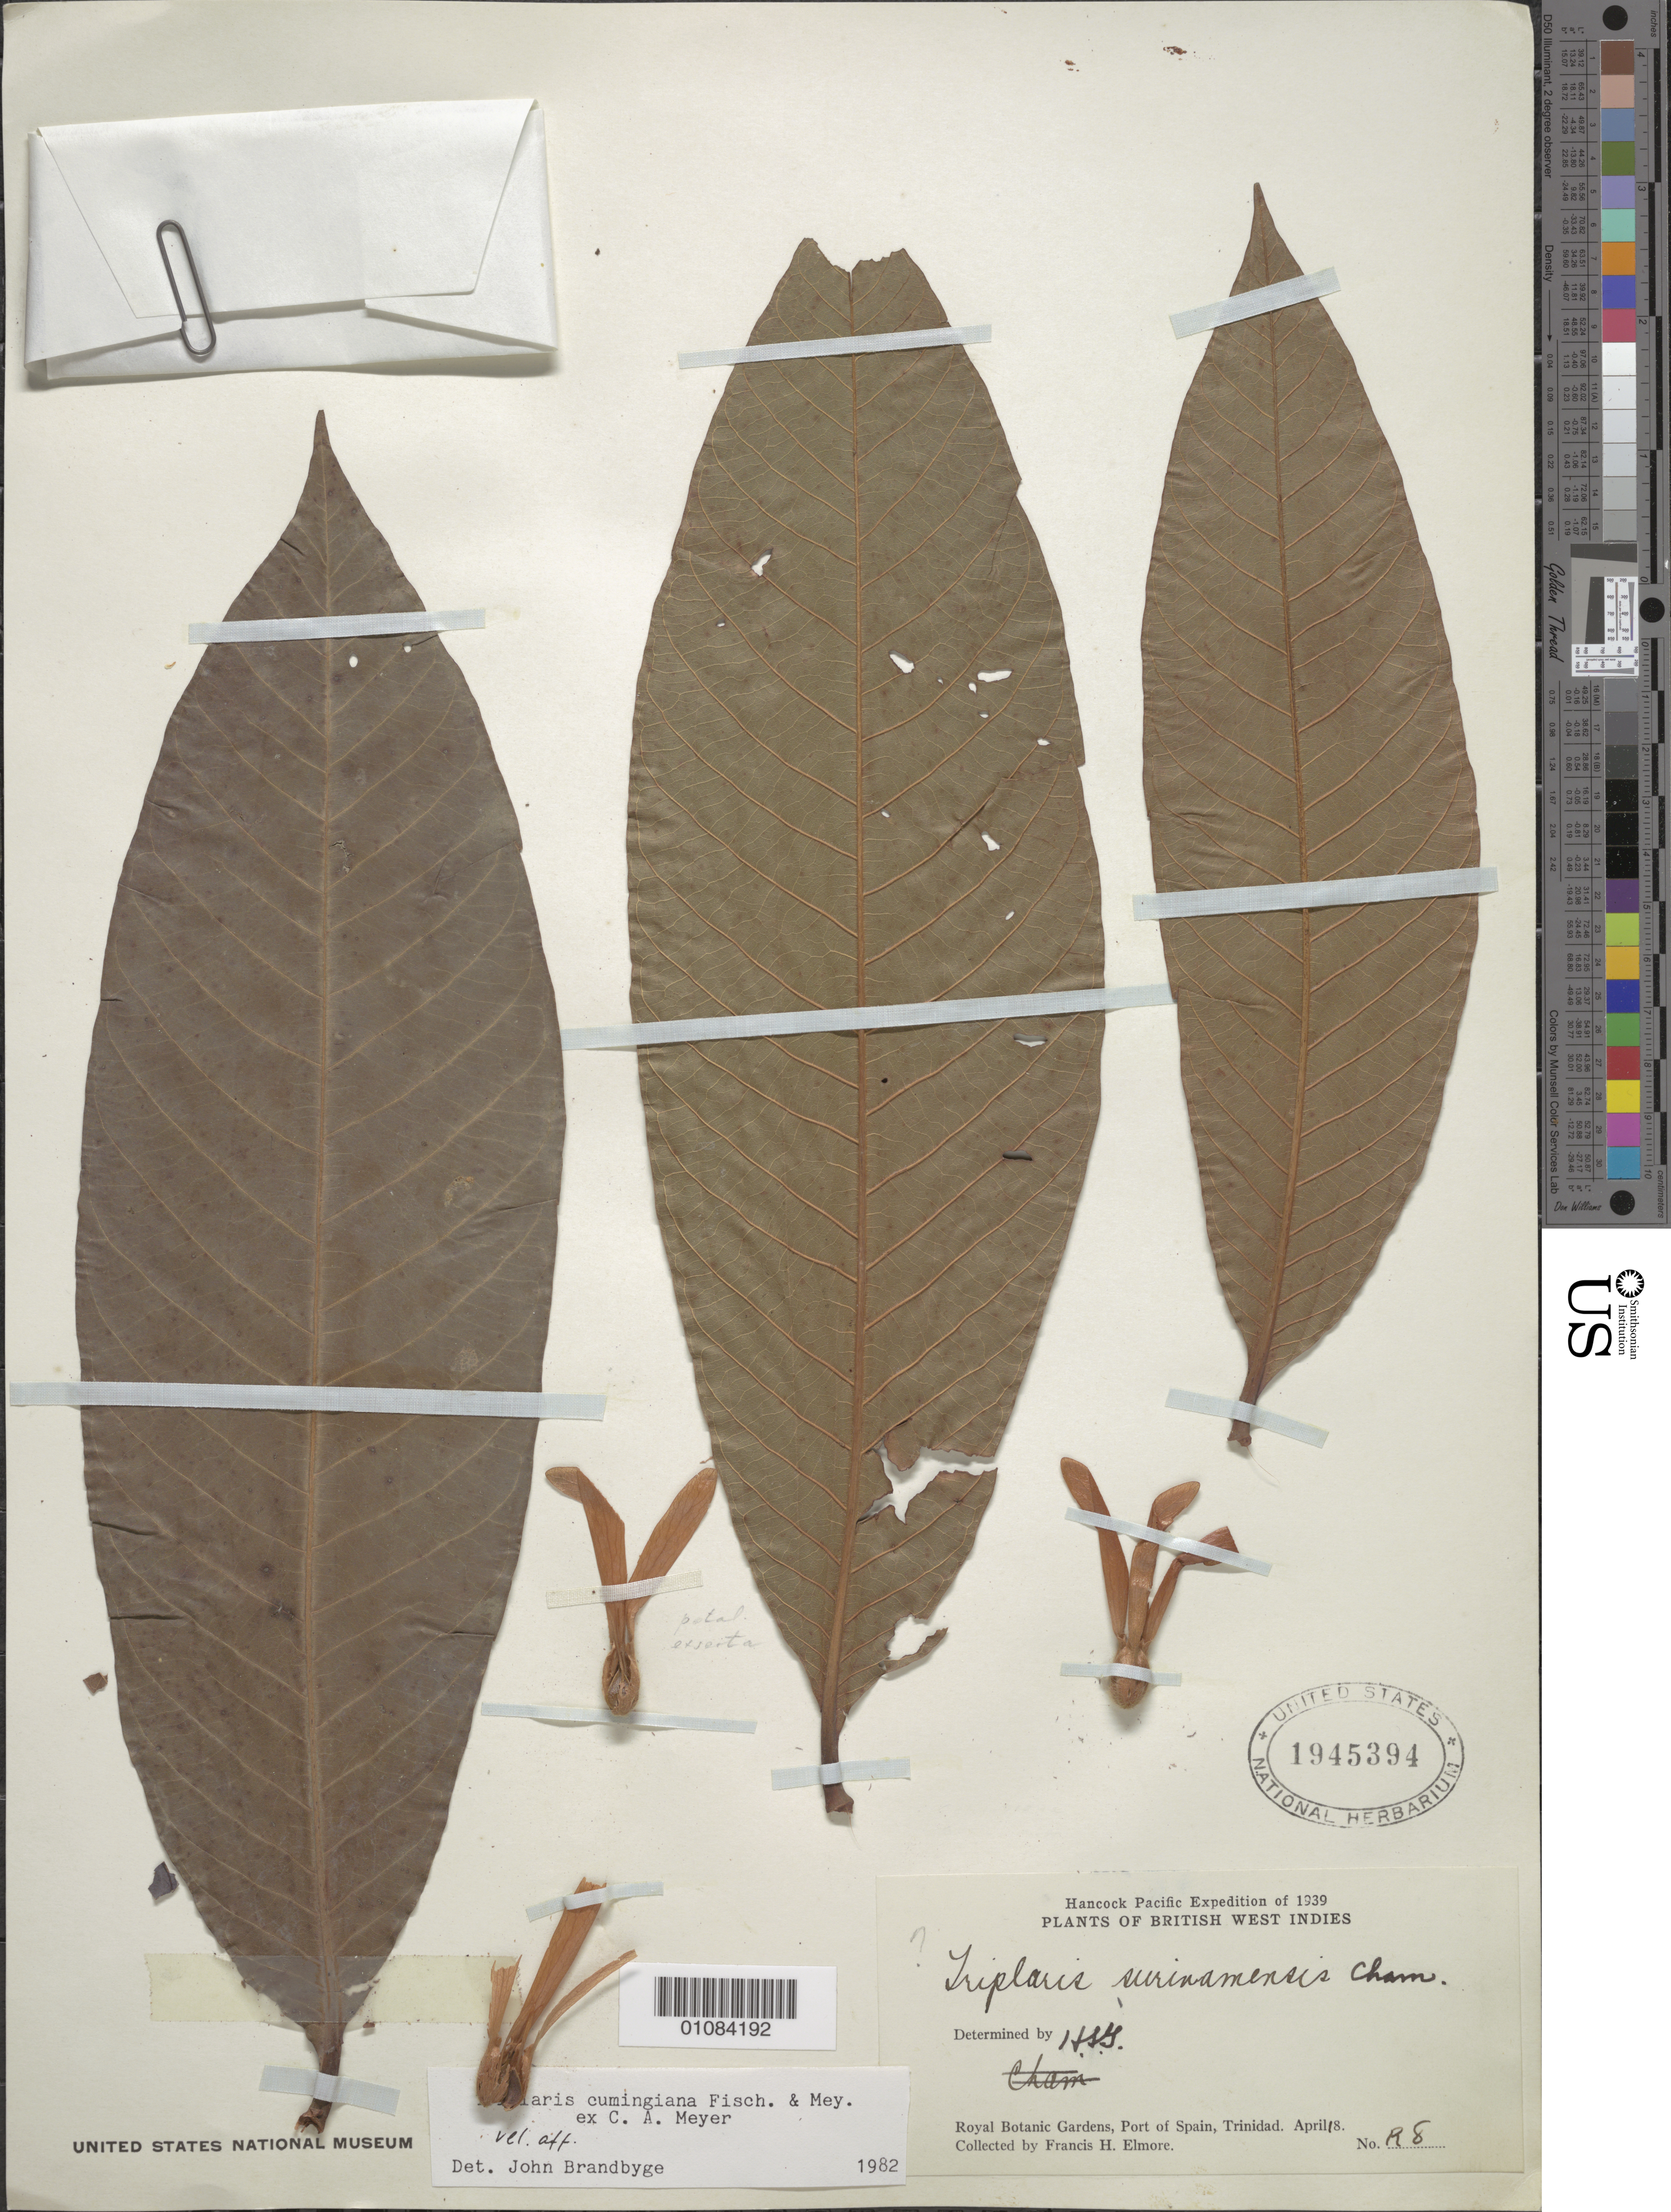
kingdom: Plantae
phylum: Tracheophyta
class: Magnoliopsida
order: Caryophyllales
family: Polygonaceae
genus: Triplaris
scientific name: Triplaris cumingiana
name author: Fisch. & C.A. Mey. ex C.A. Mey.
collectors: F. H. Elmore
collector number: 198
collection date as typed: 18 Apr 1939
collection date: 1939-04-18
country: Trinidad and Tobago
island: Trinidad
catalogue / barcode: US 1945394